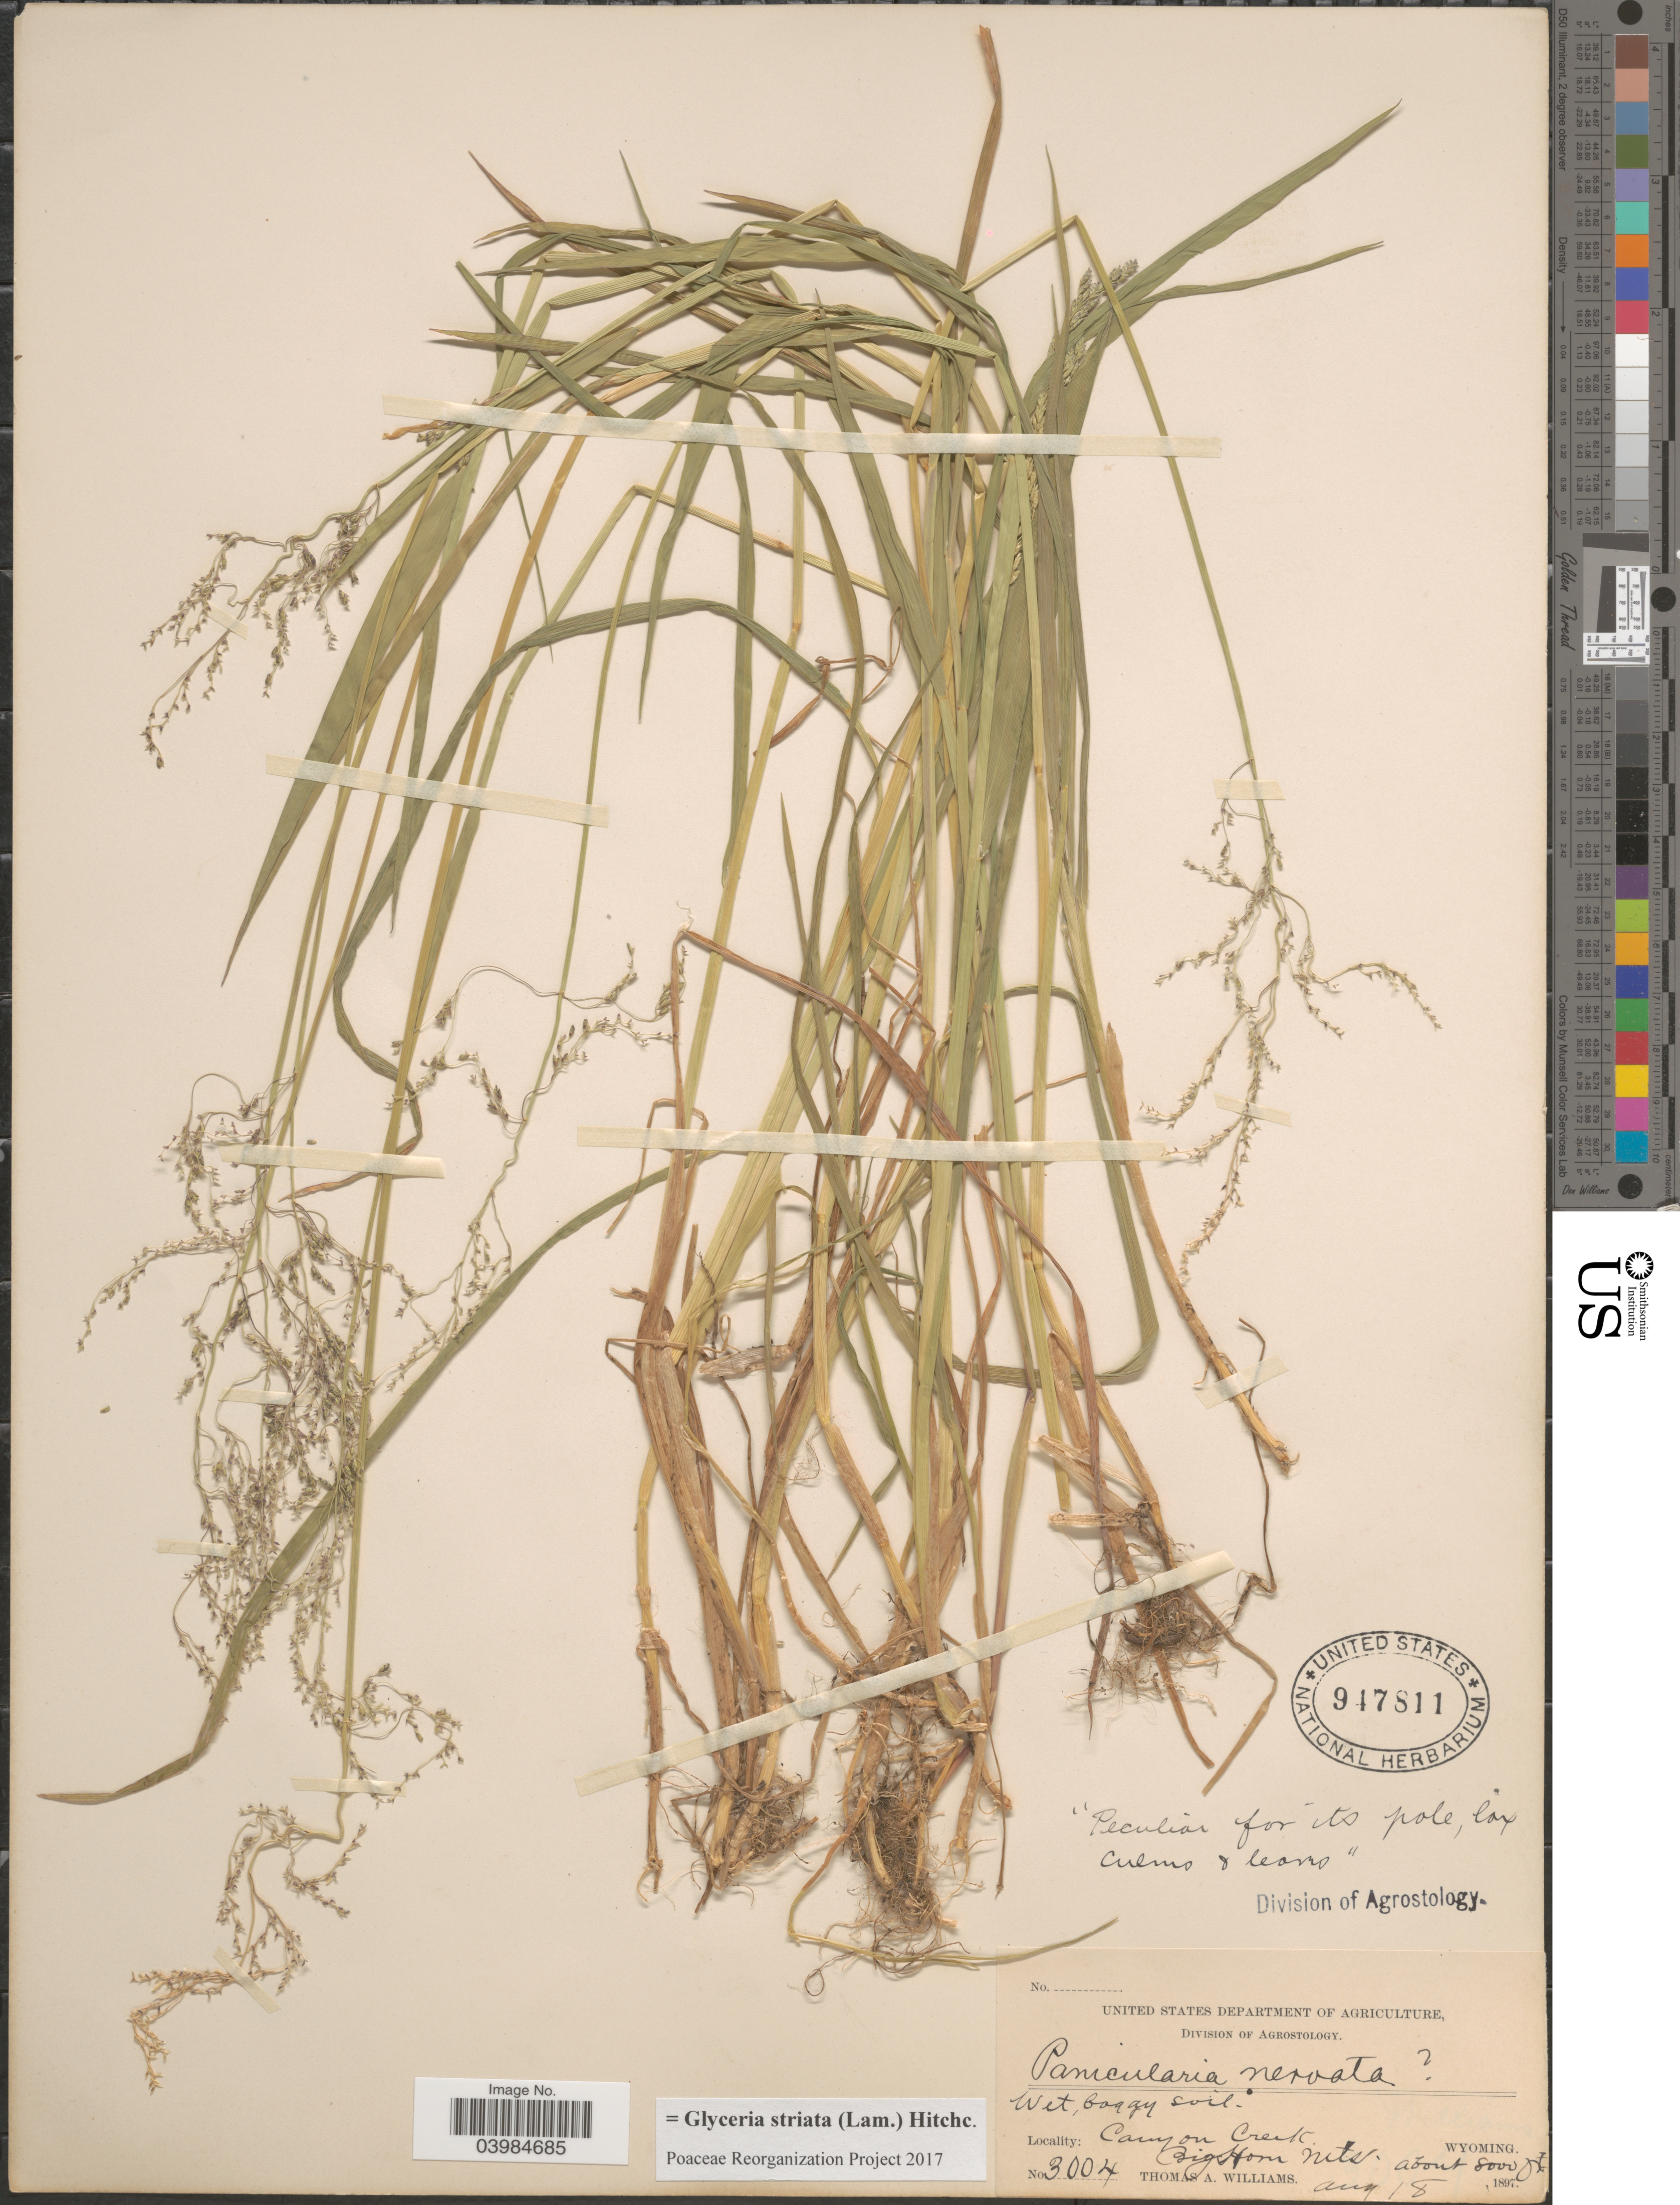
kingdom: Plantae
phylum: Tracheophyta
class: Liliopsida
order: Poales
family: Poaceae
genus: Glyceria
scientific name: Glyceria striata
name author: (Lam.) Hitchc.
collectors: T. A. Williams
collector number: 3004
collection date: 1897-08-18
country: United States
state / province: Wyoming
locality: Canyon Creek. Big Horn Mts.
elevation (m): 2438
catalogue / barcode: US 947811